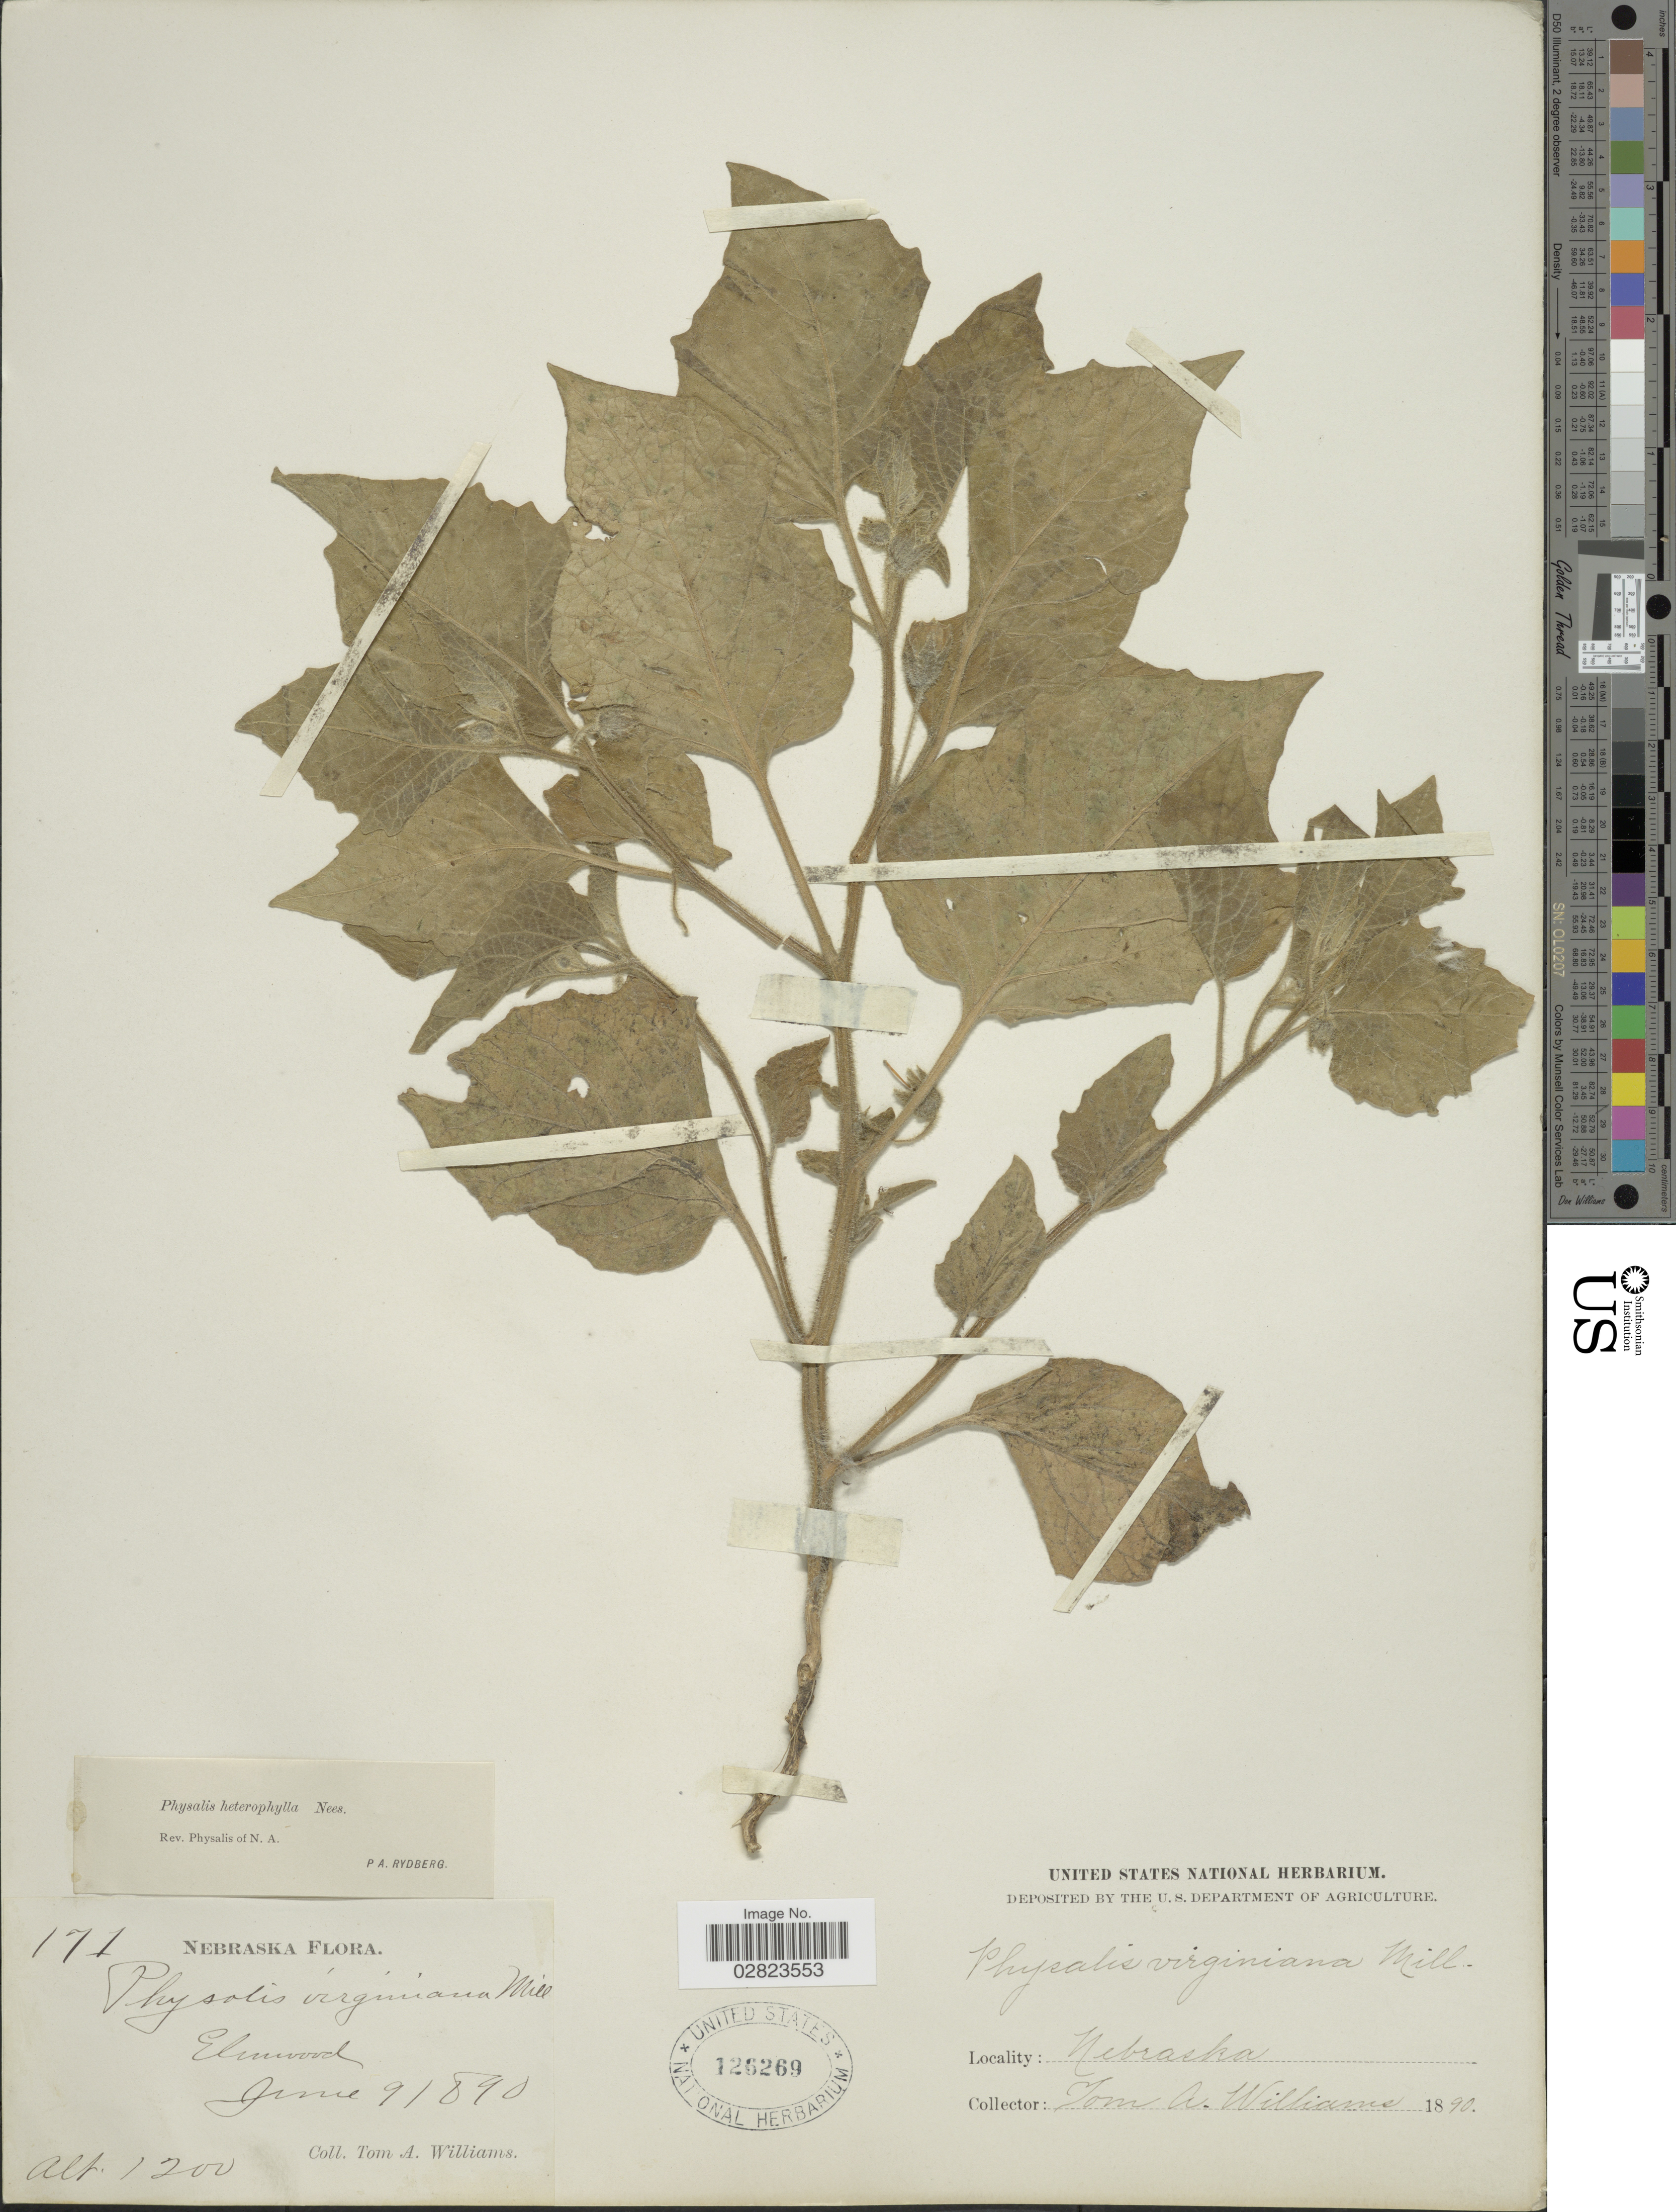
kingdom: Plantae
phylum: Tracheophyta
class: Magnoliopsida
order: Solanales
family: Solanaceae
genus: Physalis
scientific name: Physalis heterophylla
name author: Nees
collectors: T. A. Williams (herbarium)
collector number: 171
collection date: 1890-06-09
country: United States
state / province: Nebraska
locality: Elmwood.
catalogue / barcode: US 126269